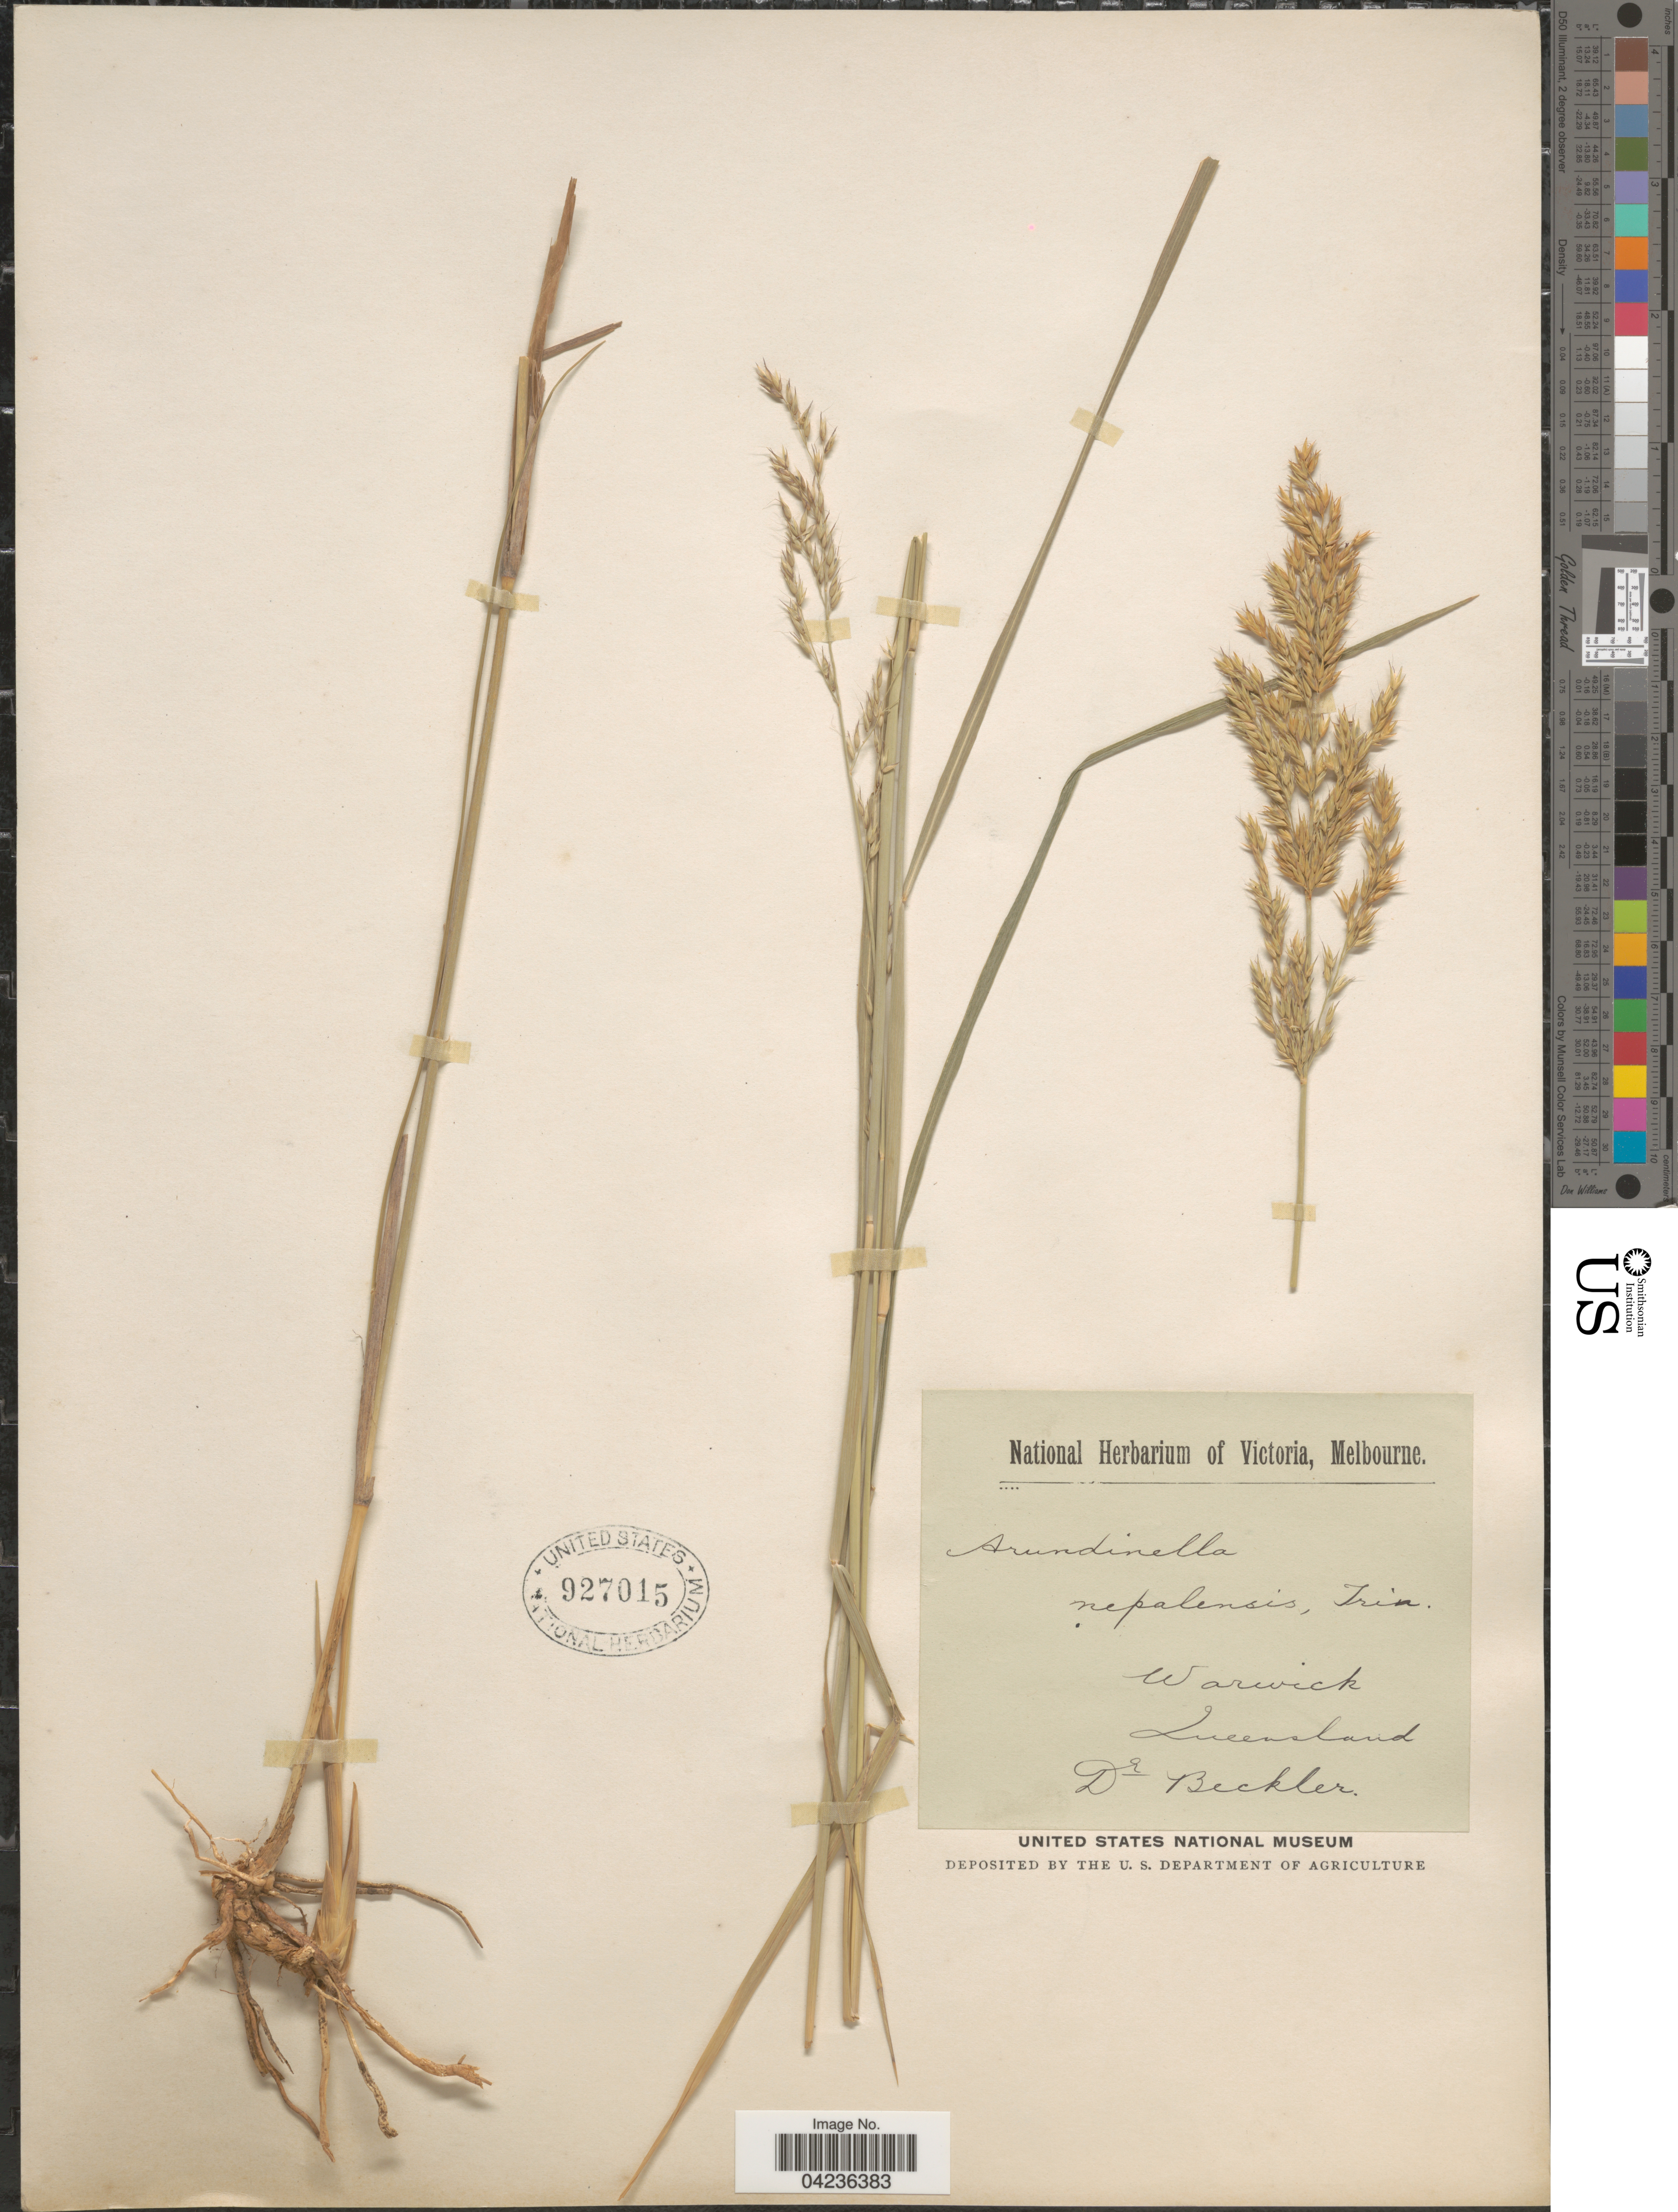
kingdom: Plantae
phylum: Tracheophyta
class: Liliopsida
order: Poales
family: Poaceae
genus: Arundinella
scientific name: Arundinella nepalensis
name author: Trin.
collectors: Beckler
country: Australia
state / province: Queensland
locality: Warwick.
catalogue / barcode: US 927015